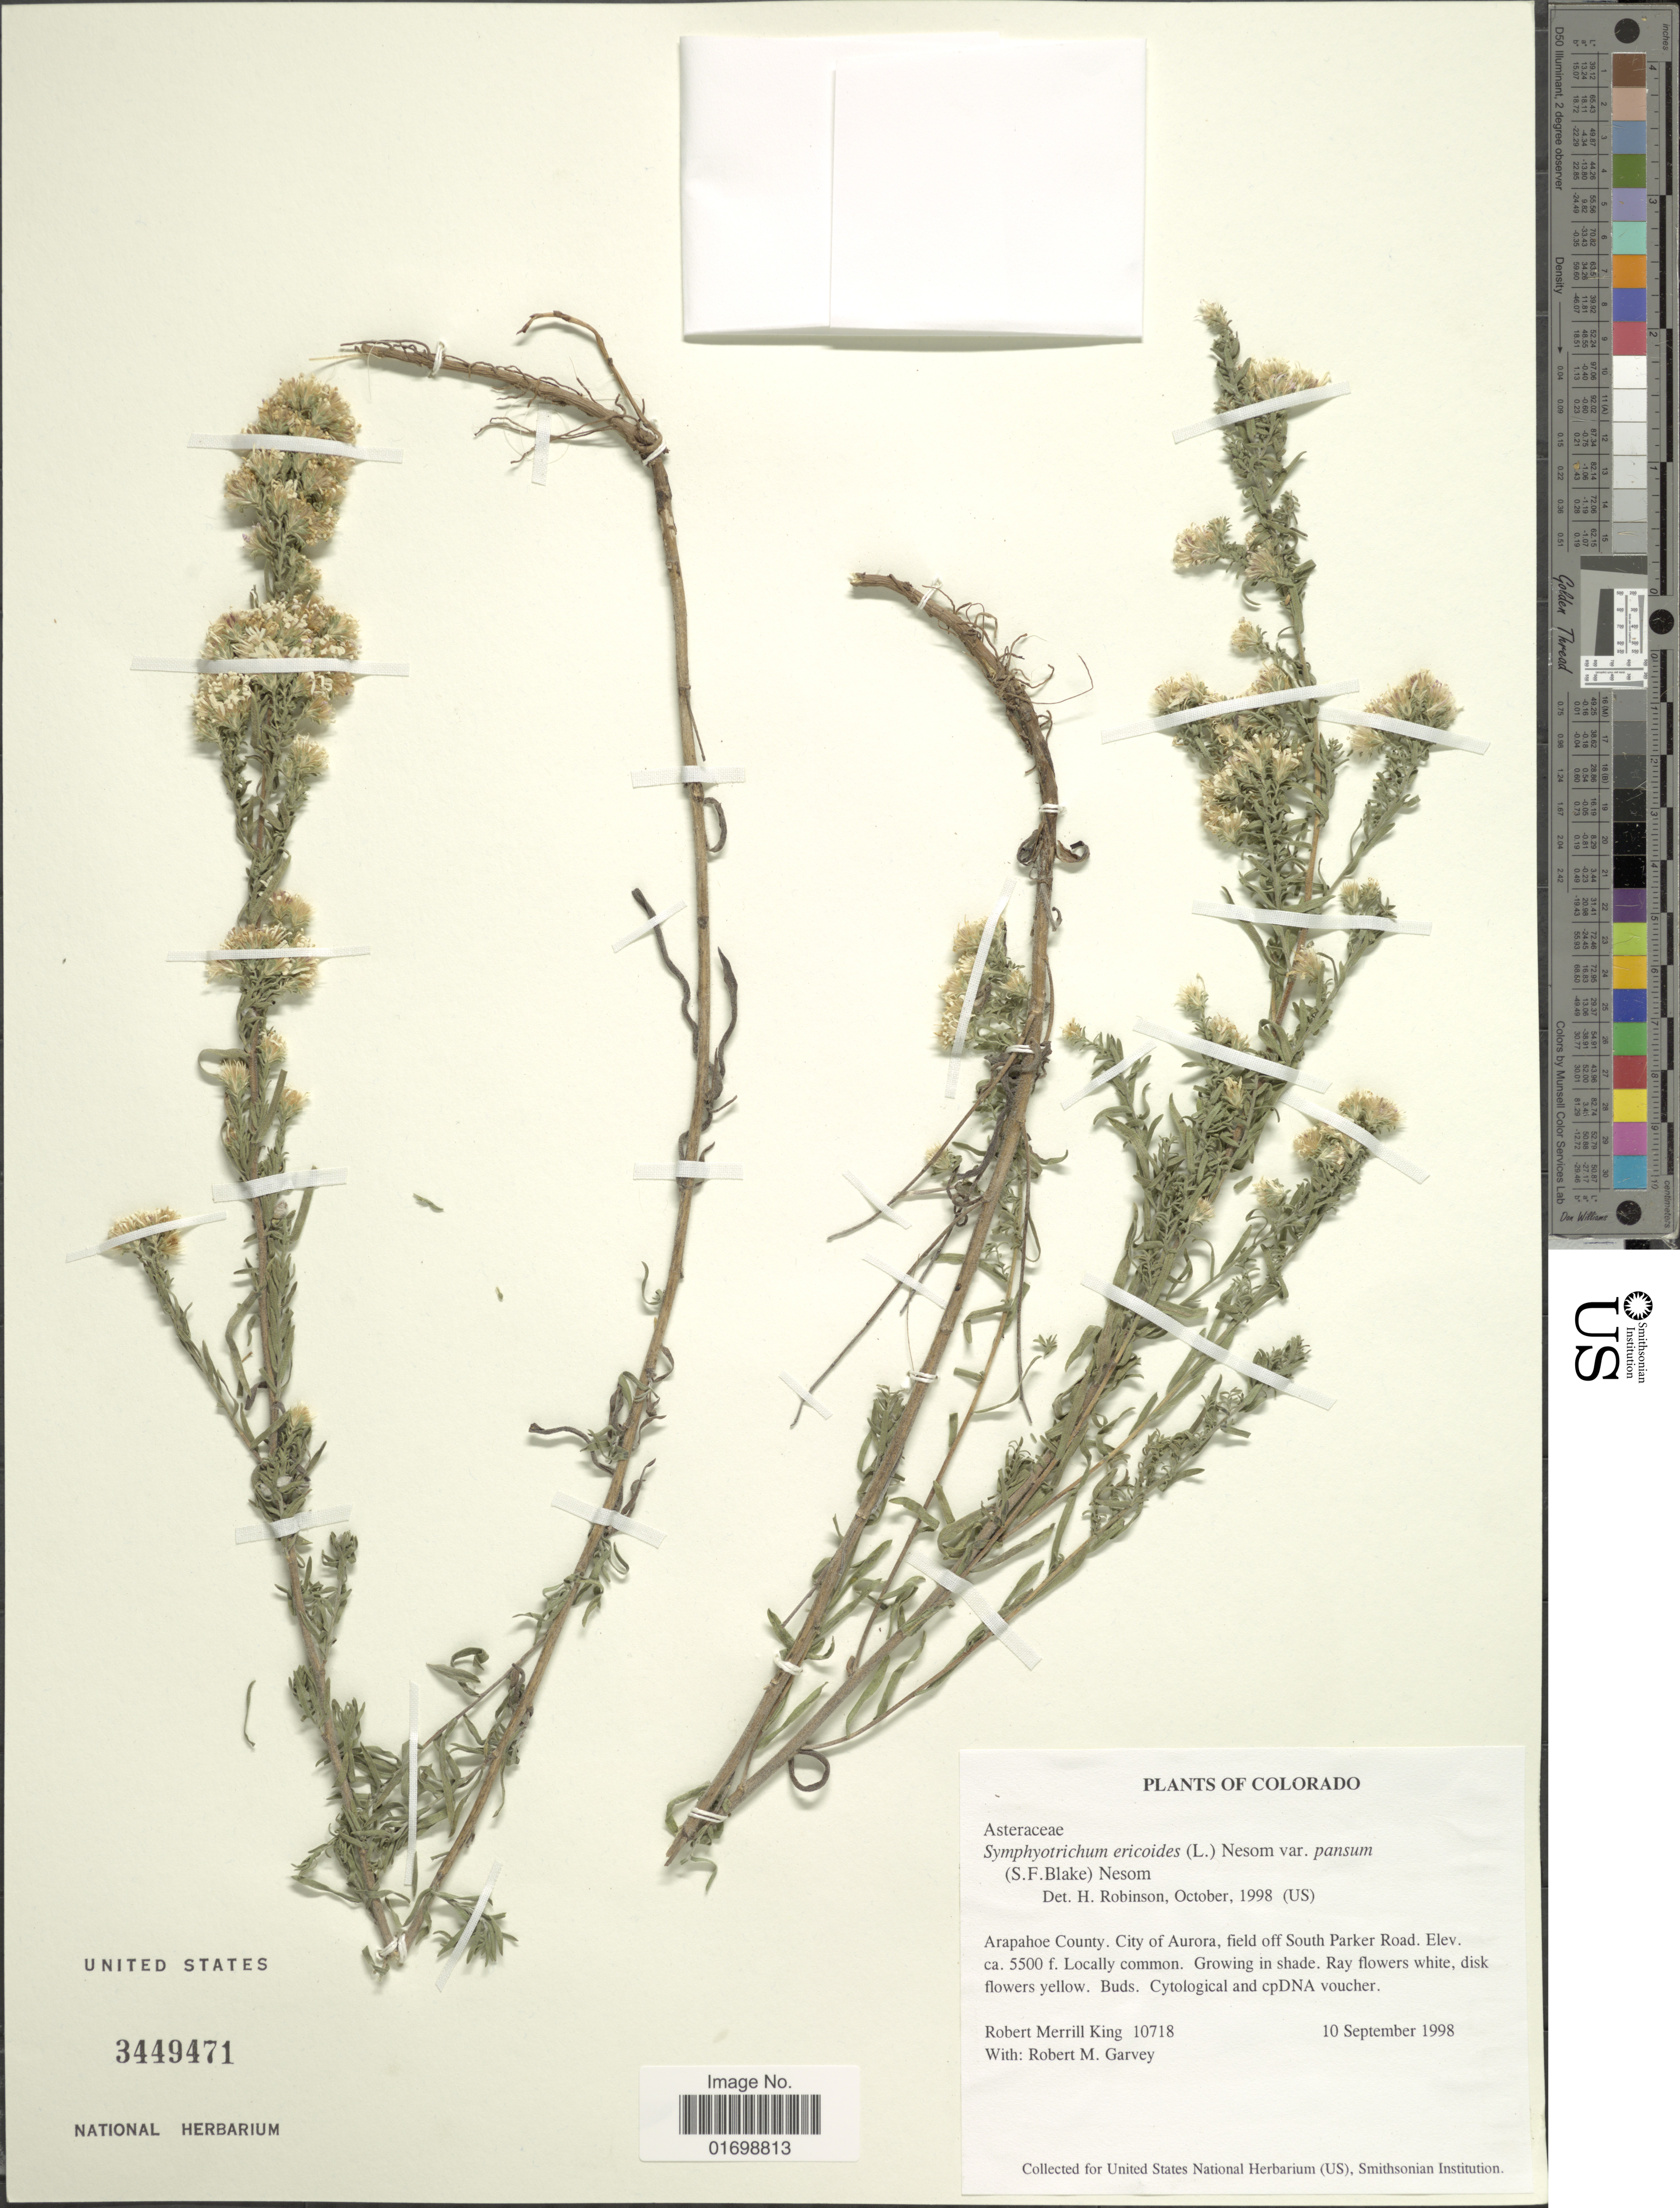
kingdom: Plantae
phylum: Tracheophyta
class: Magnoliopsida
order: Asterales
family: Asteraceae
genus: Symphyotrichum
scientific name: Symphyotrichum ericoides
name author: (L.) G.L. Nesom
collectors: R. M. King & R. Garvey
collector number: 10718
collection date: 1998-09-10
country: United States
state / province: Colorado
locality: Arapahoe County, City of Aurora, field off South Parker Road, cytological and cpDNA voucher.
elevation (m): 1676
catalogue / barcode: US 3449471